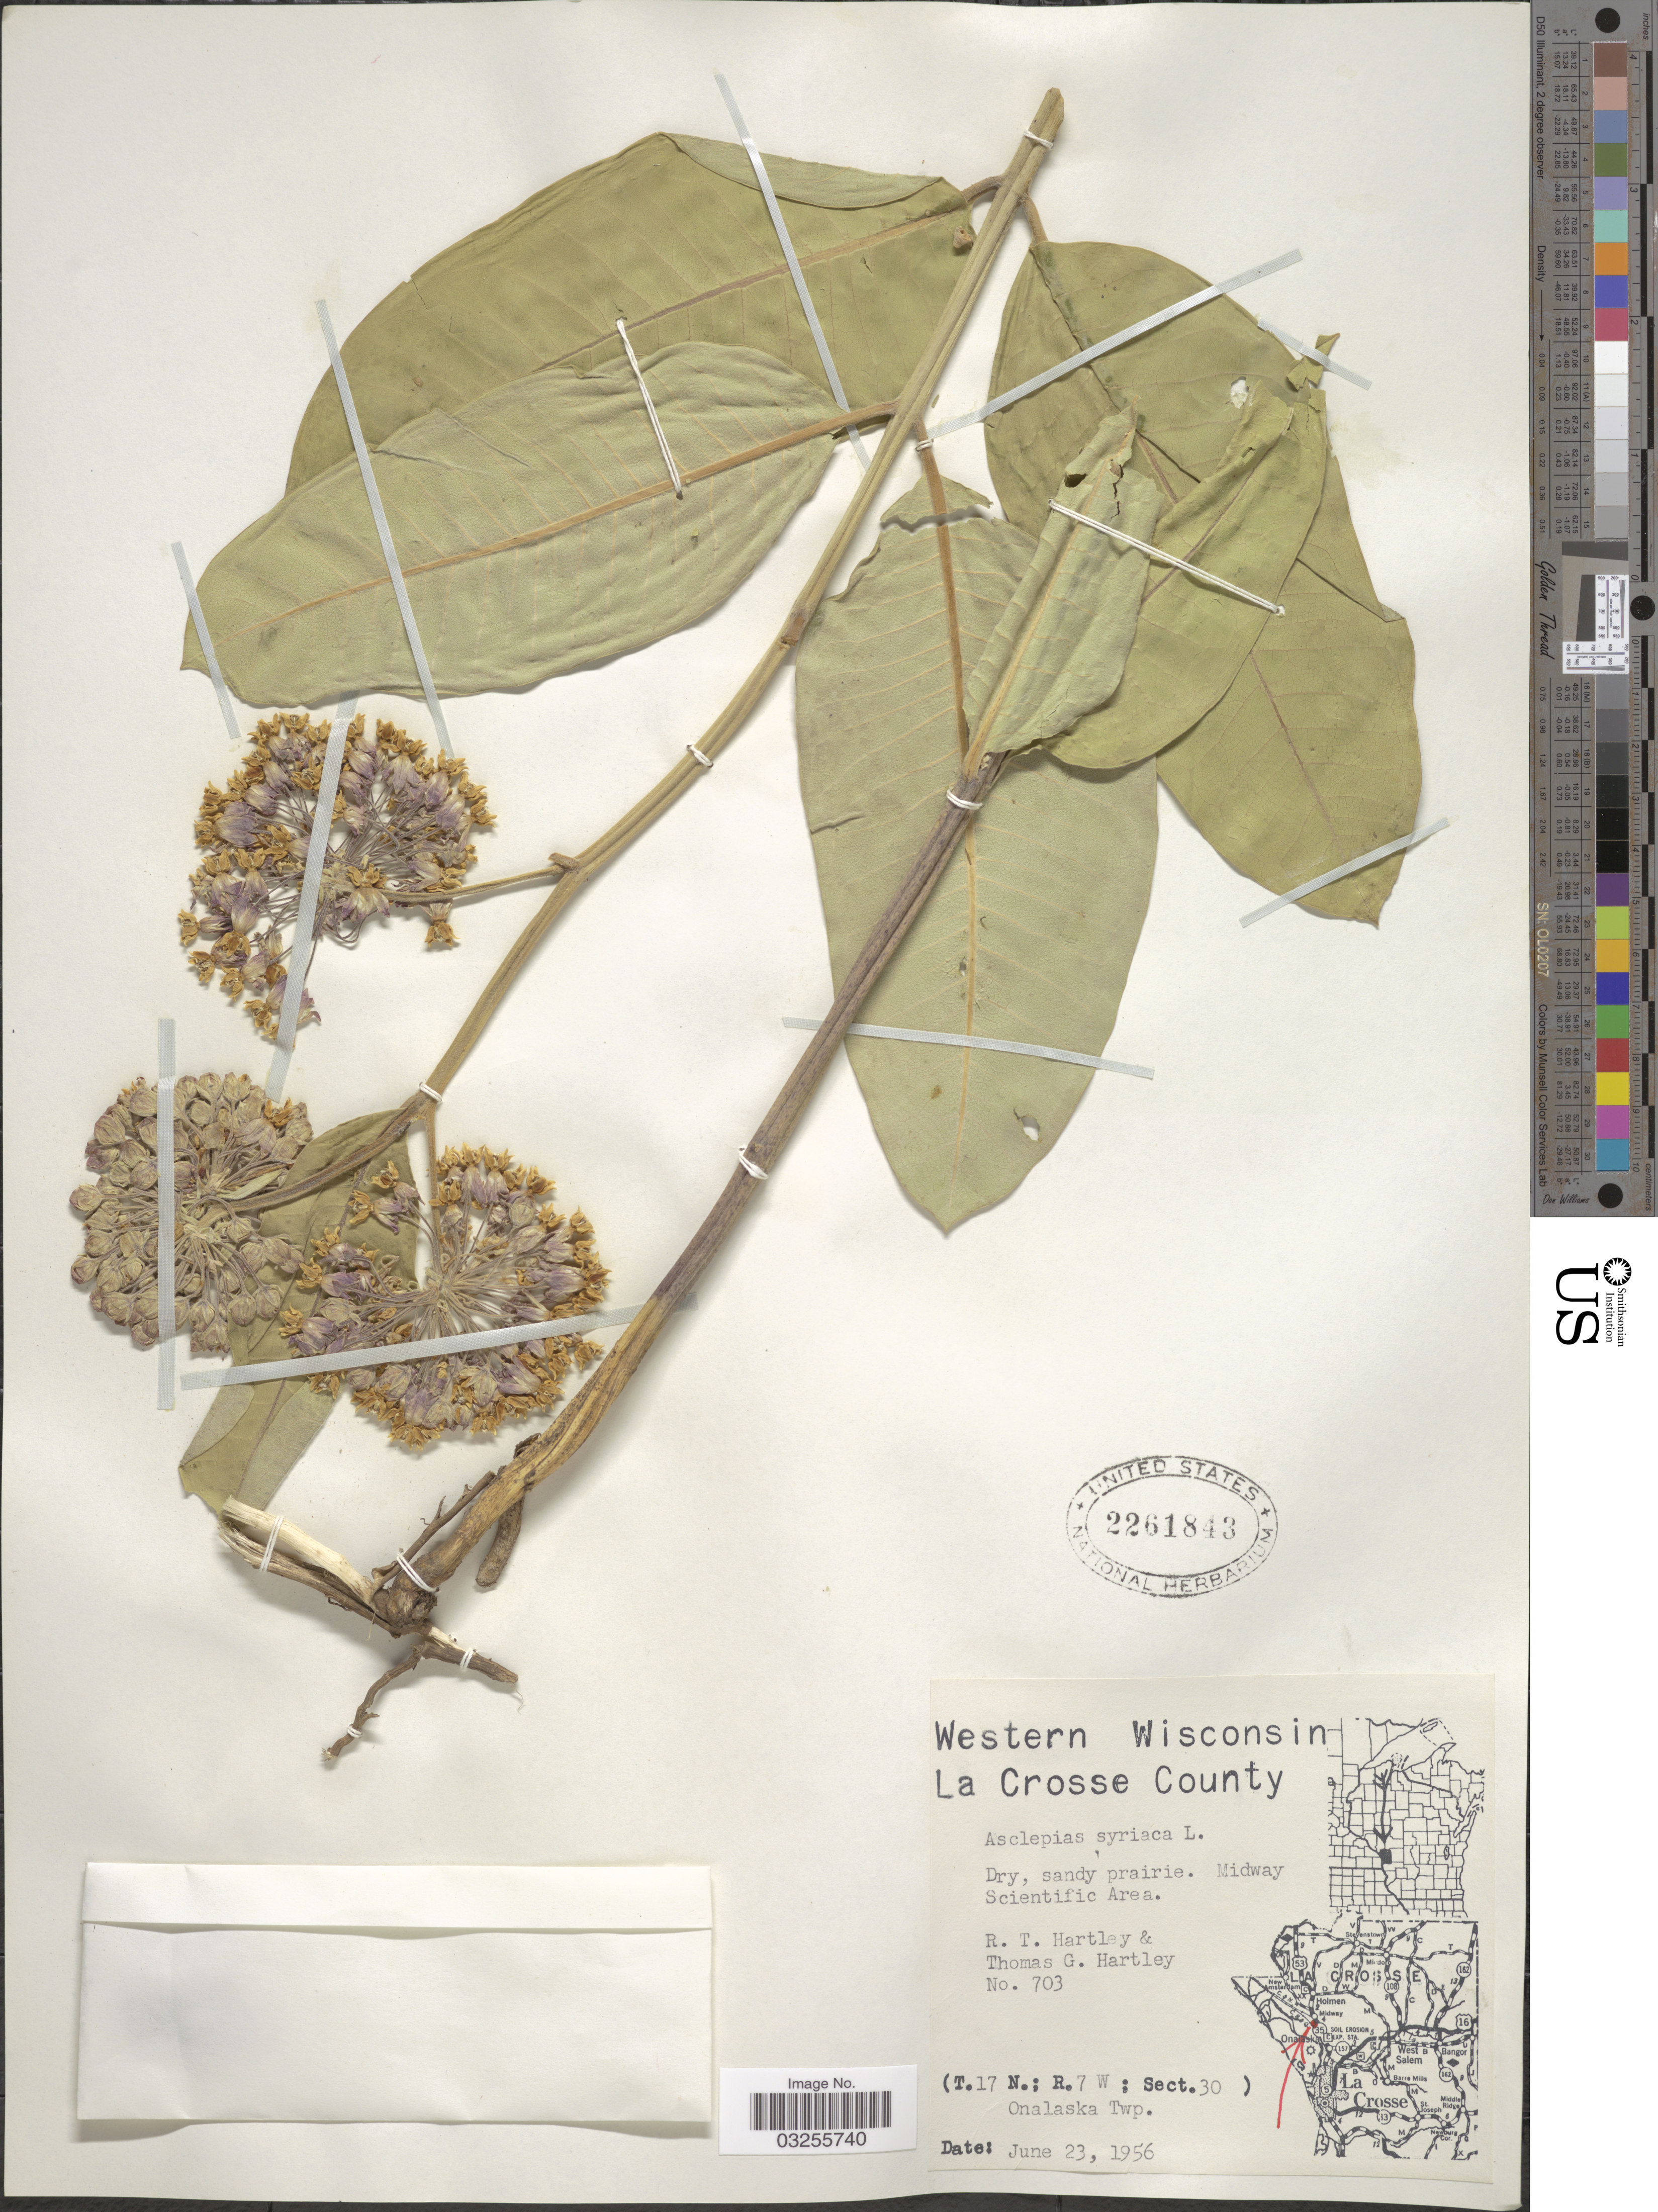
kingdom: Plantae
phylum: Tracheophyta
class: Magnoliopsida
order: Gentianales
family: Apocynaceae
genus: Asclepias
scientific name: Asclepias syriaca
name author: L.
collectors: R. T. Hartley & T. G. Hartley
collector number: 703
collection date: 1956-06-23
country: United States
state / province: Wisconsin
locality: Western Wisconsin. La Crosse County. Dry, sandy prairie. Midway Scientific Area. (T. 17 N.; R. 7 W; Sect. 30). Onalaska Twp.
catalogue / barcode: US 2261843